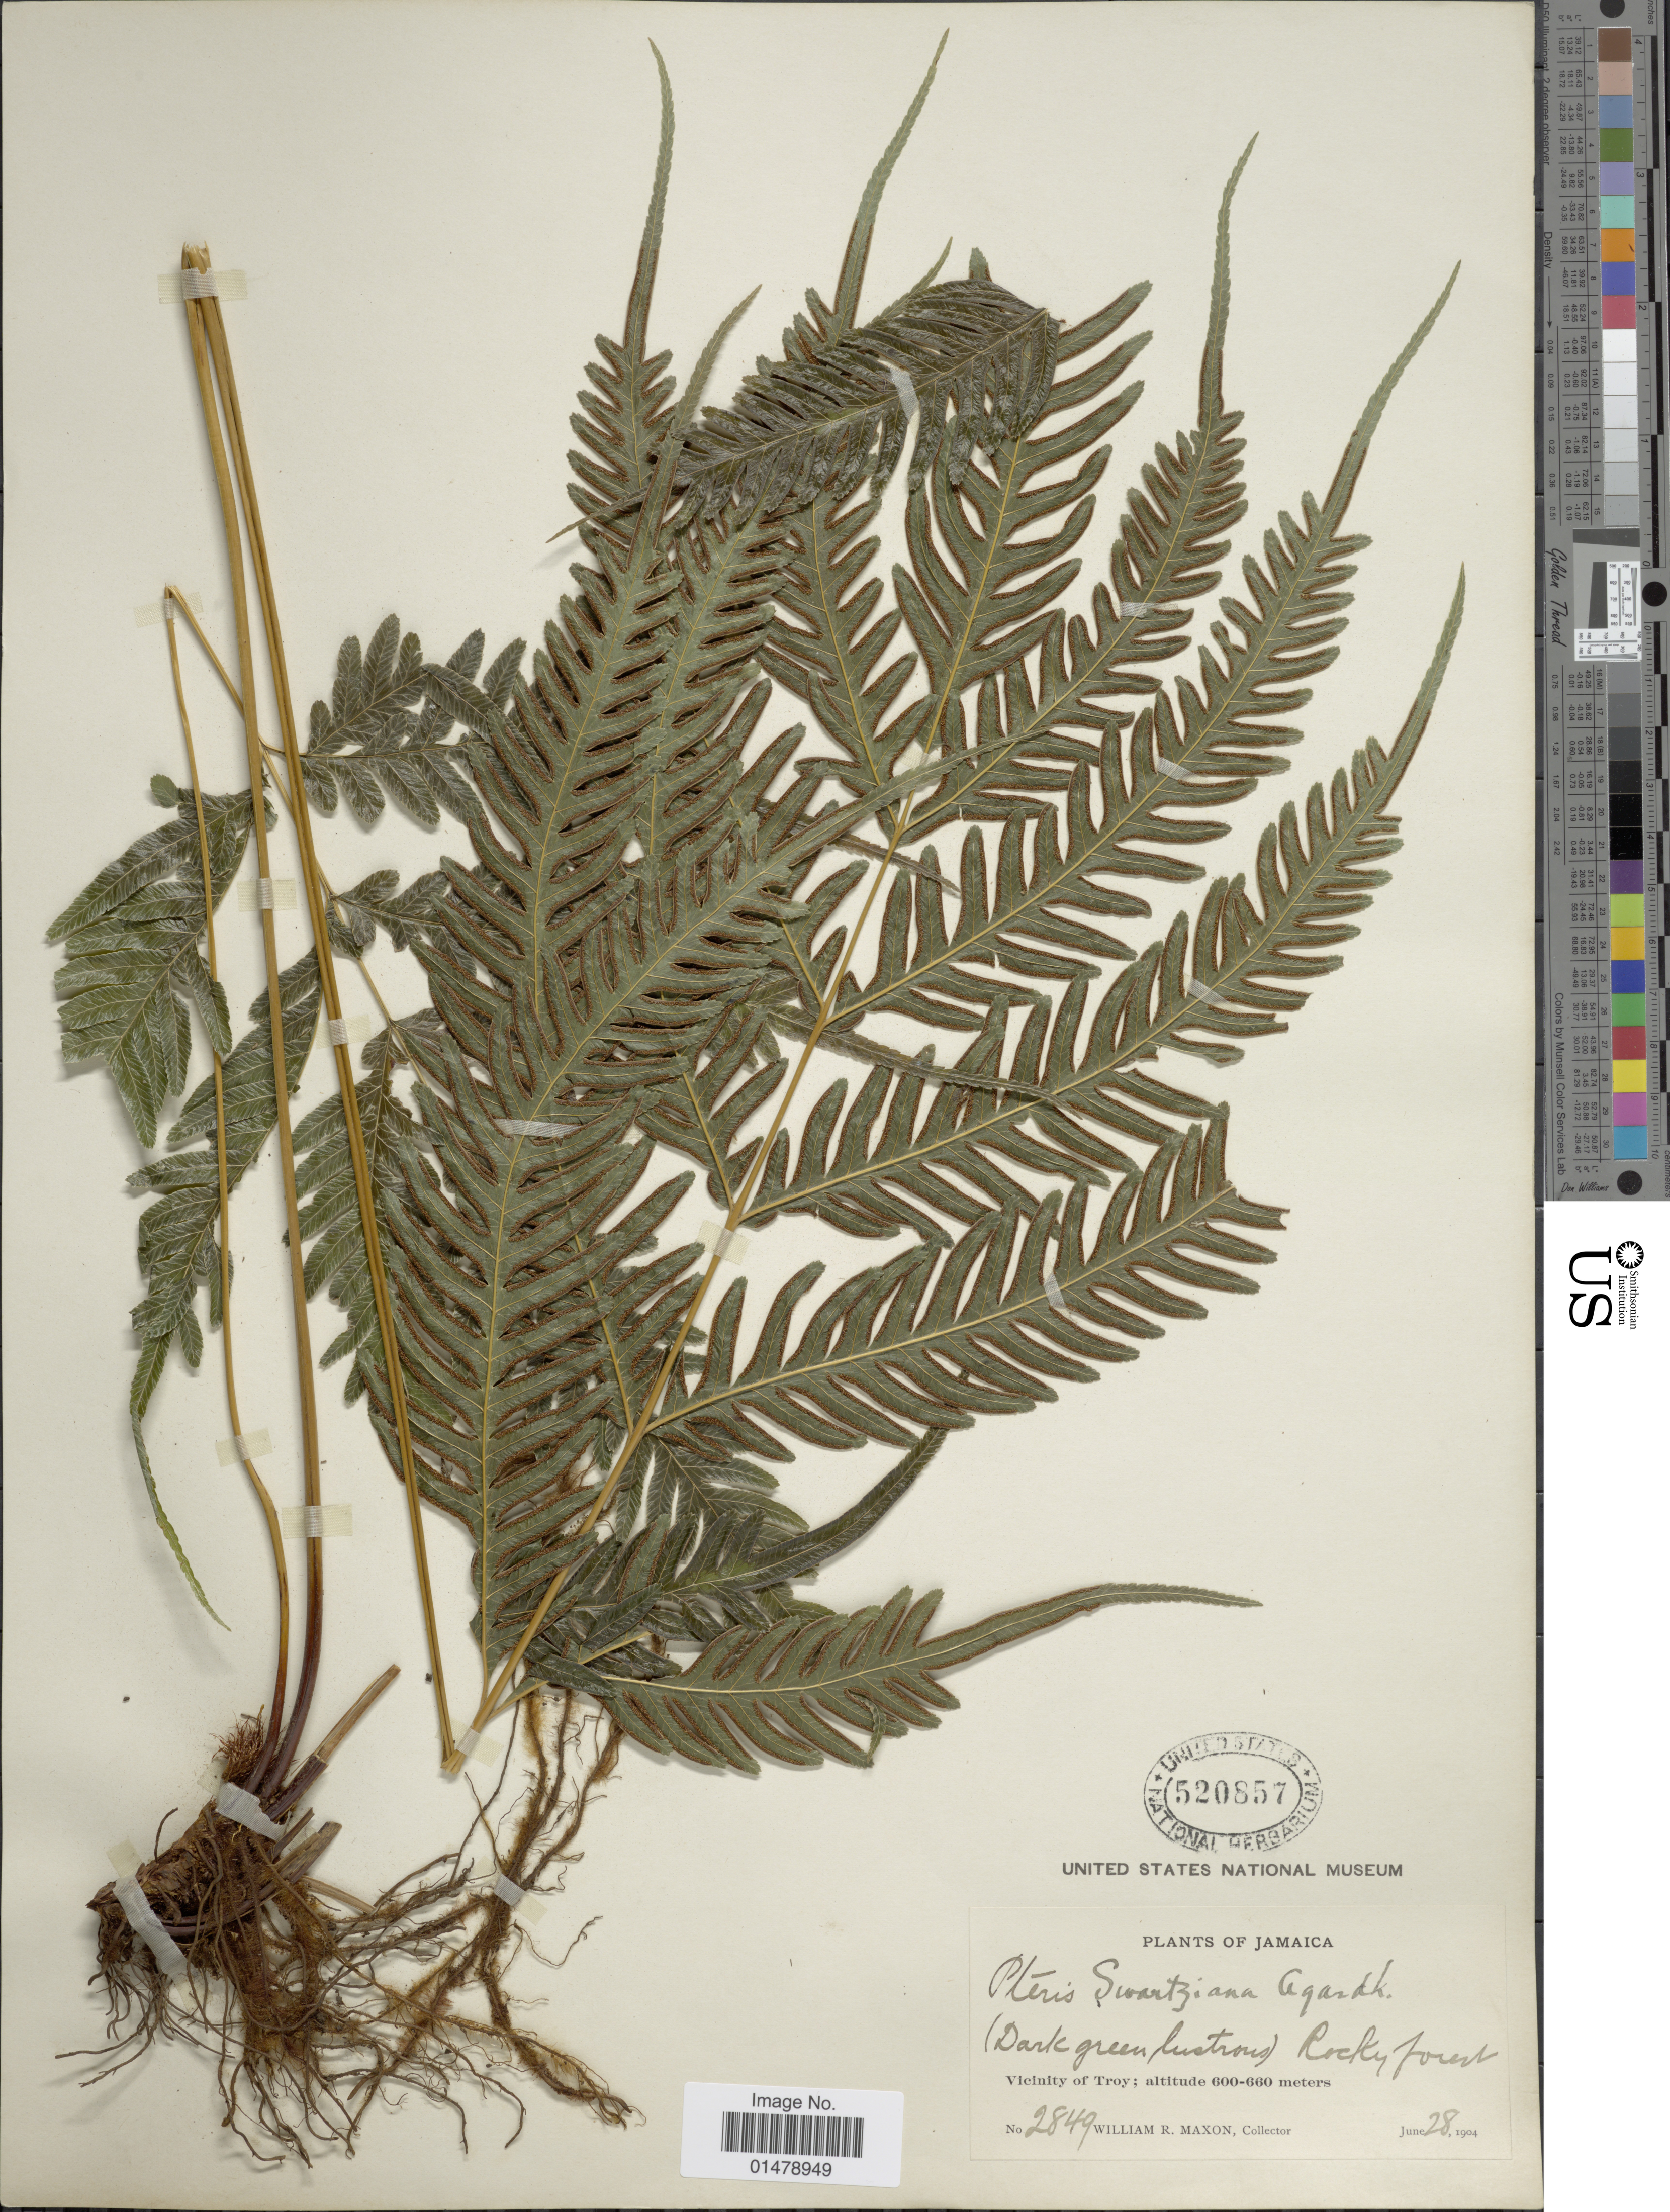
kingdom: Plantae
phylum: Tracheophyta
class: Polypodiopsida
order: Polypodiales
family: Pteridaceae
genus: Pteris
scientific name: Pteris swartziana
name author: J. Agardh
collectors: W. R. Maxon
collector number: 2849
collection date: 1904-06-28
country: Jamaica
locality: Vicinity of Troy.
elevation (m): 600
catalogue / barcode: US 520857